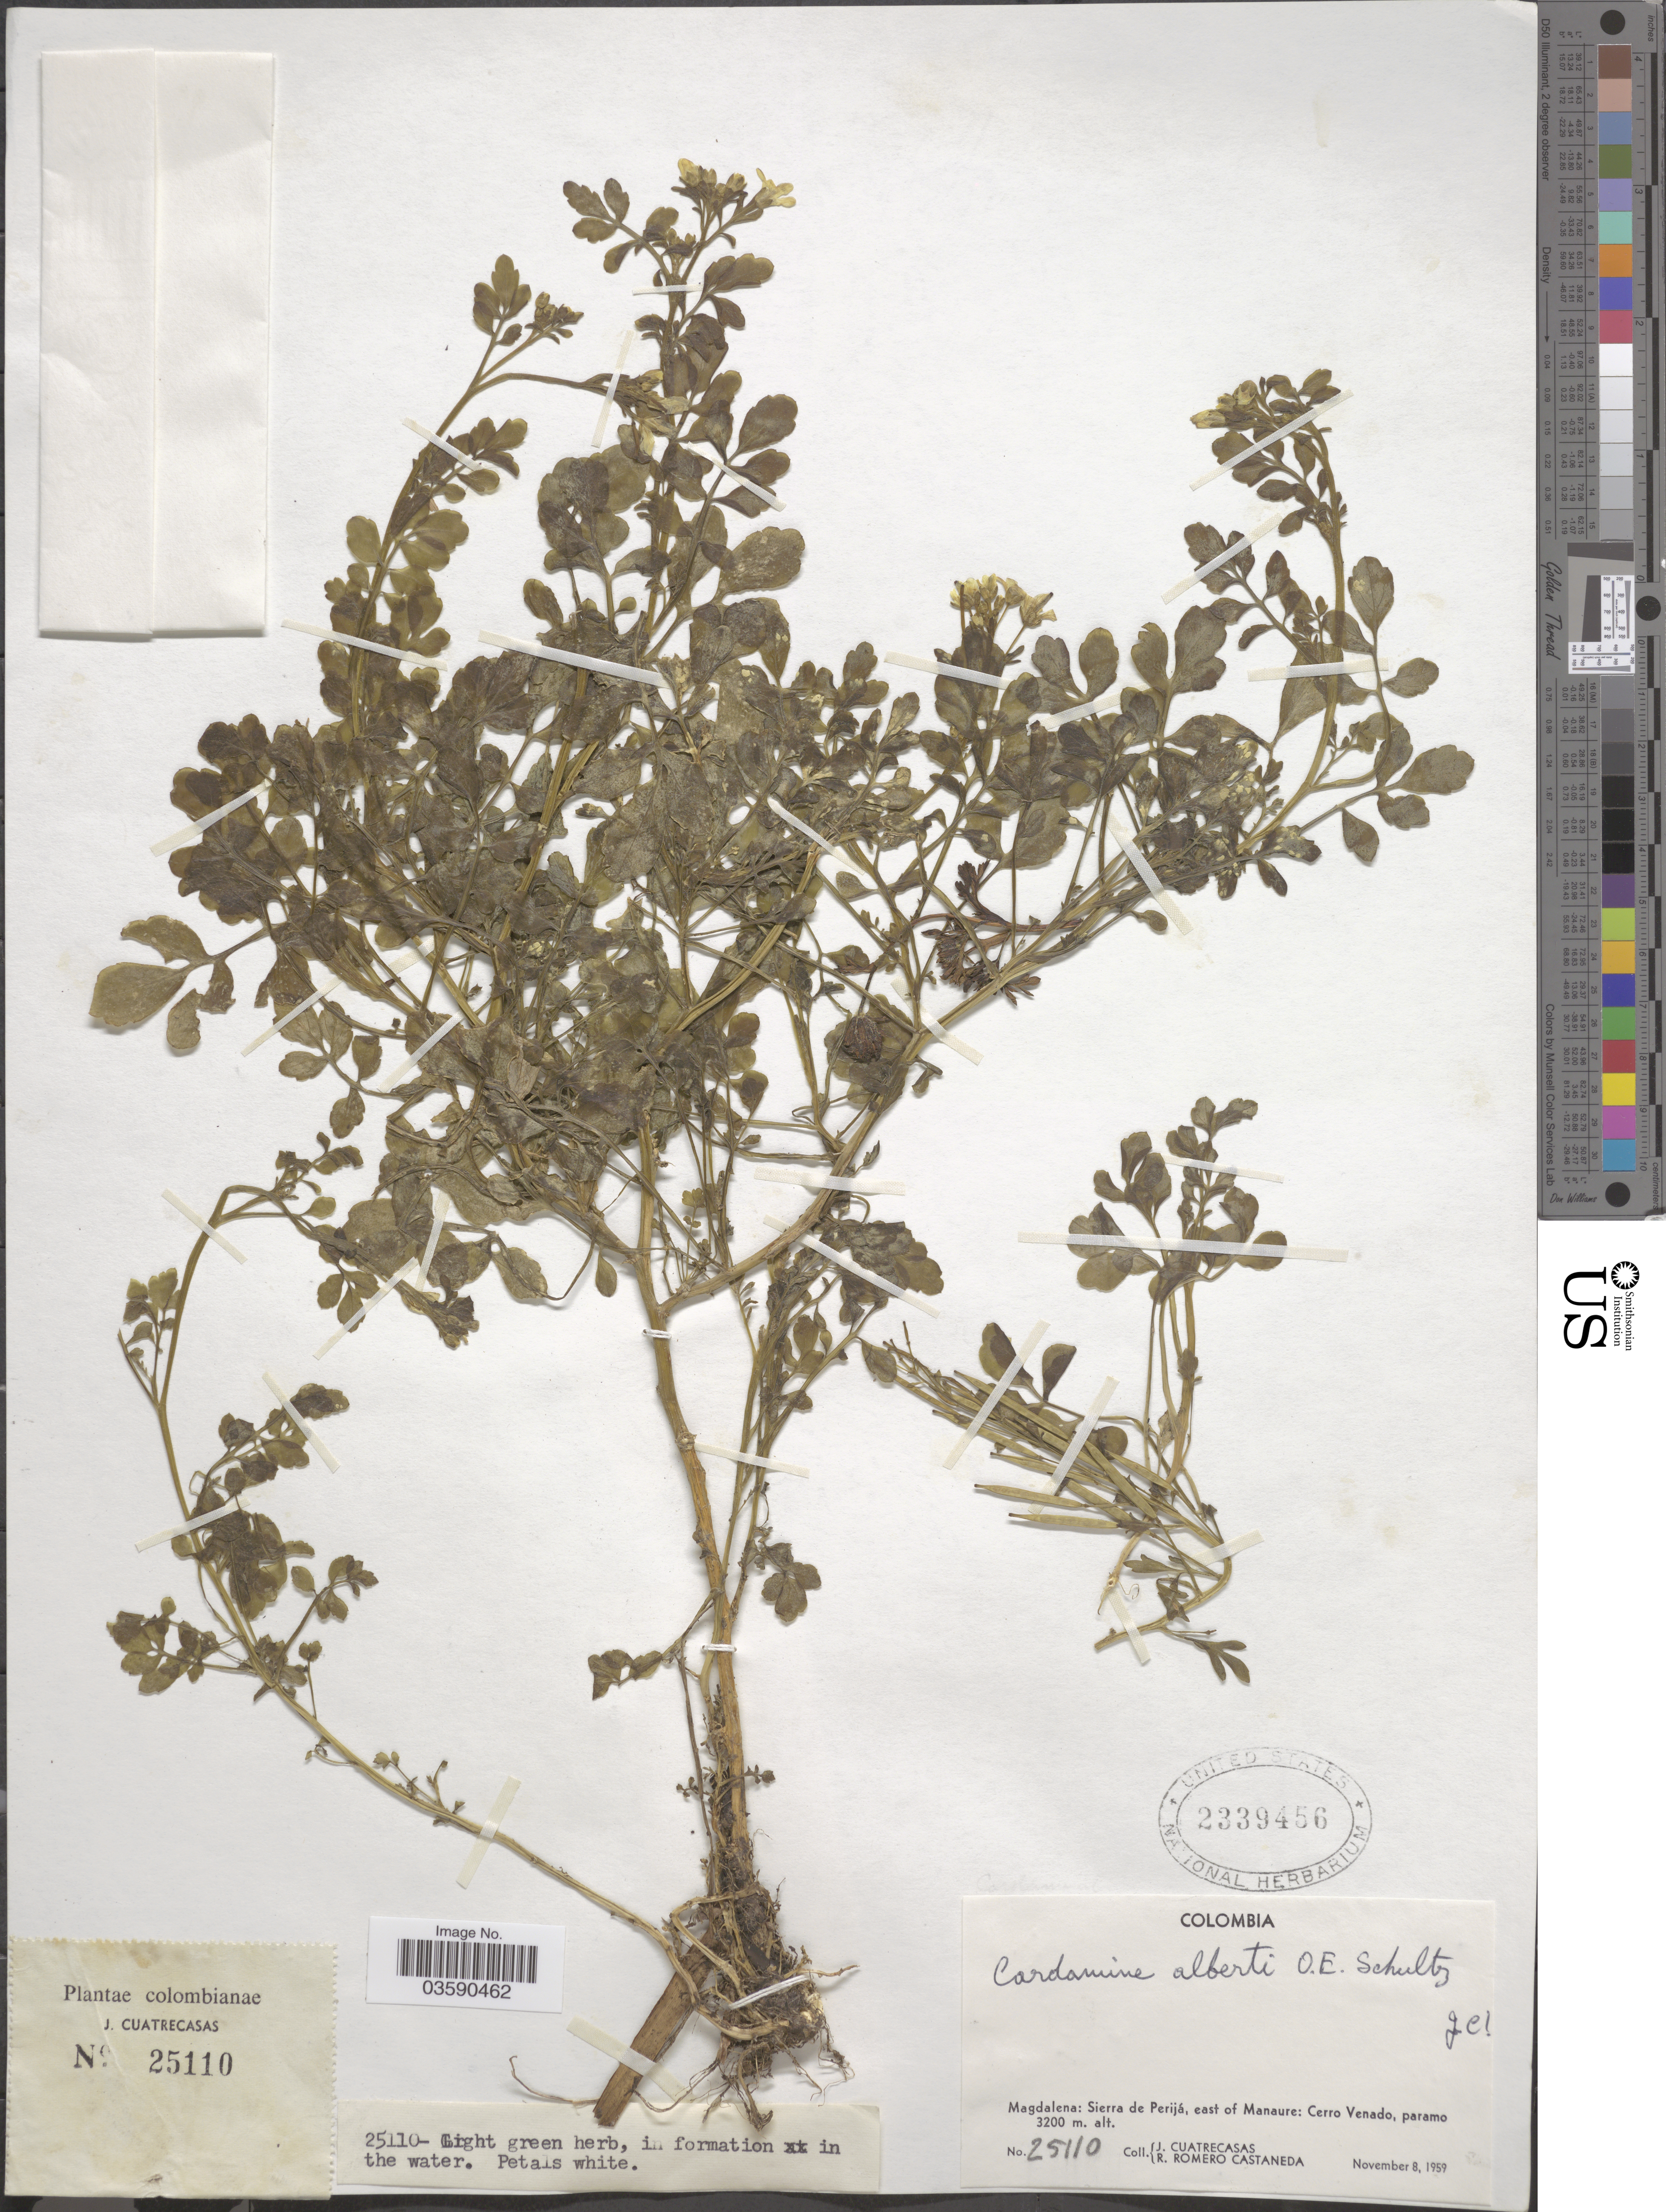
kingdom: Plantae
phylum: Tracheophyta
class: Magnoliopsida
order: Brassicales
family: Brassicaceae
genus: Cardamine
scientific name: Cardamine alberti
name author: O.E. Schulz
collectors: J. Cuatrecasas & R. Romero Castañeda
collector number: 25110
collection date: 1959-11-08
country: Colombia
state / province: Magdalena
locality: Sierra de Perijá, east of Manaure: Cerro Venado.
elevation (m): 3200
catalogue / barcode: US 2339456